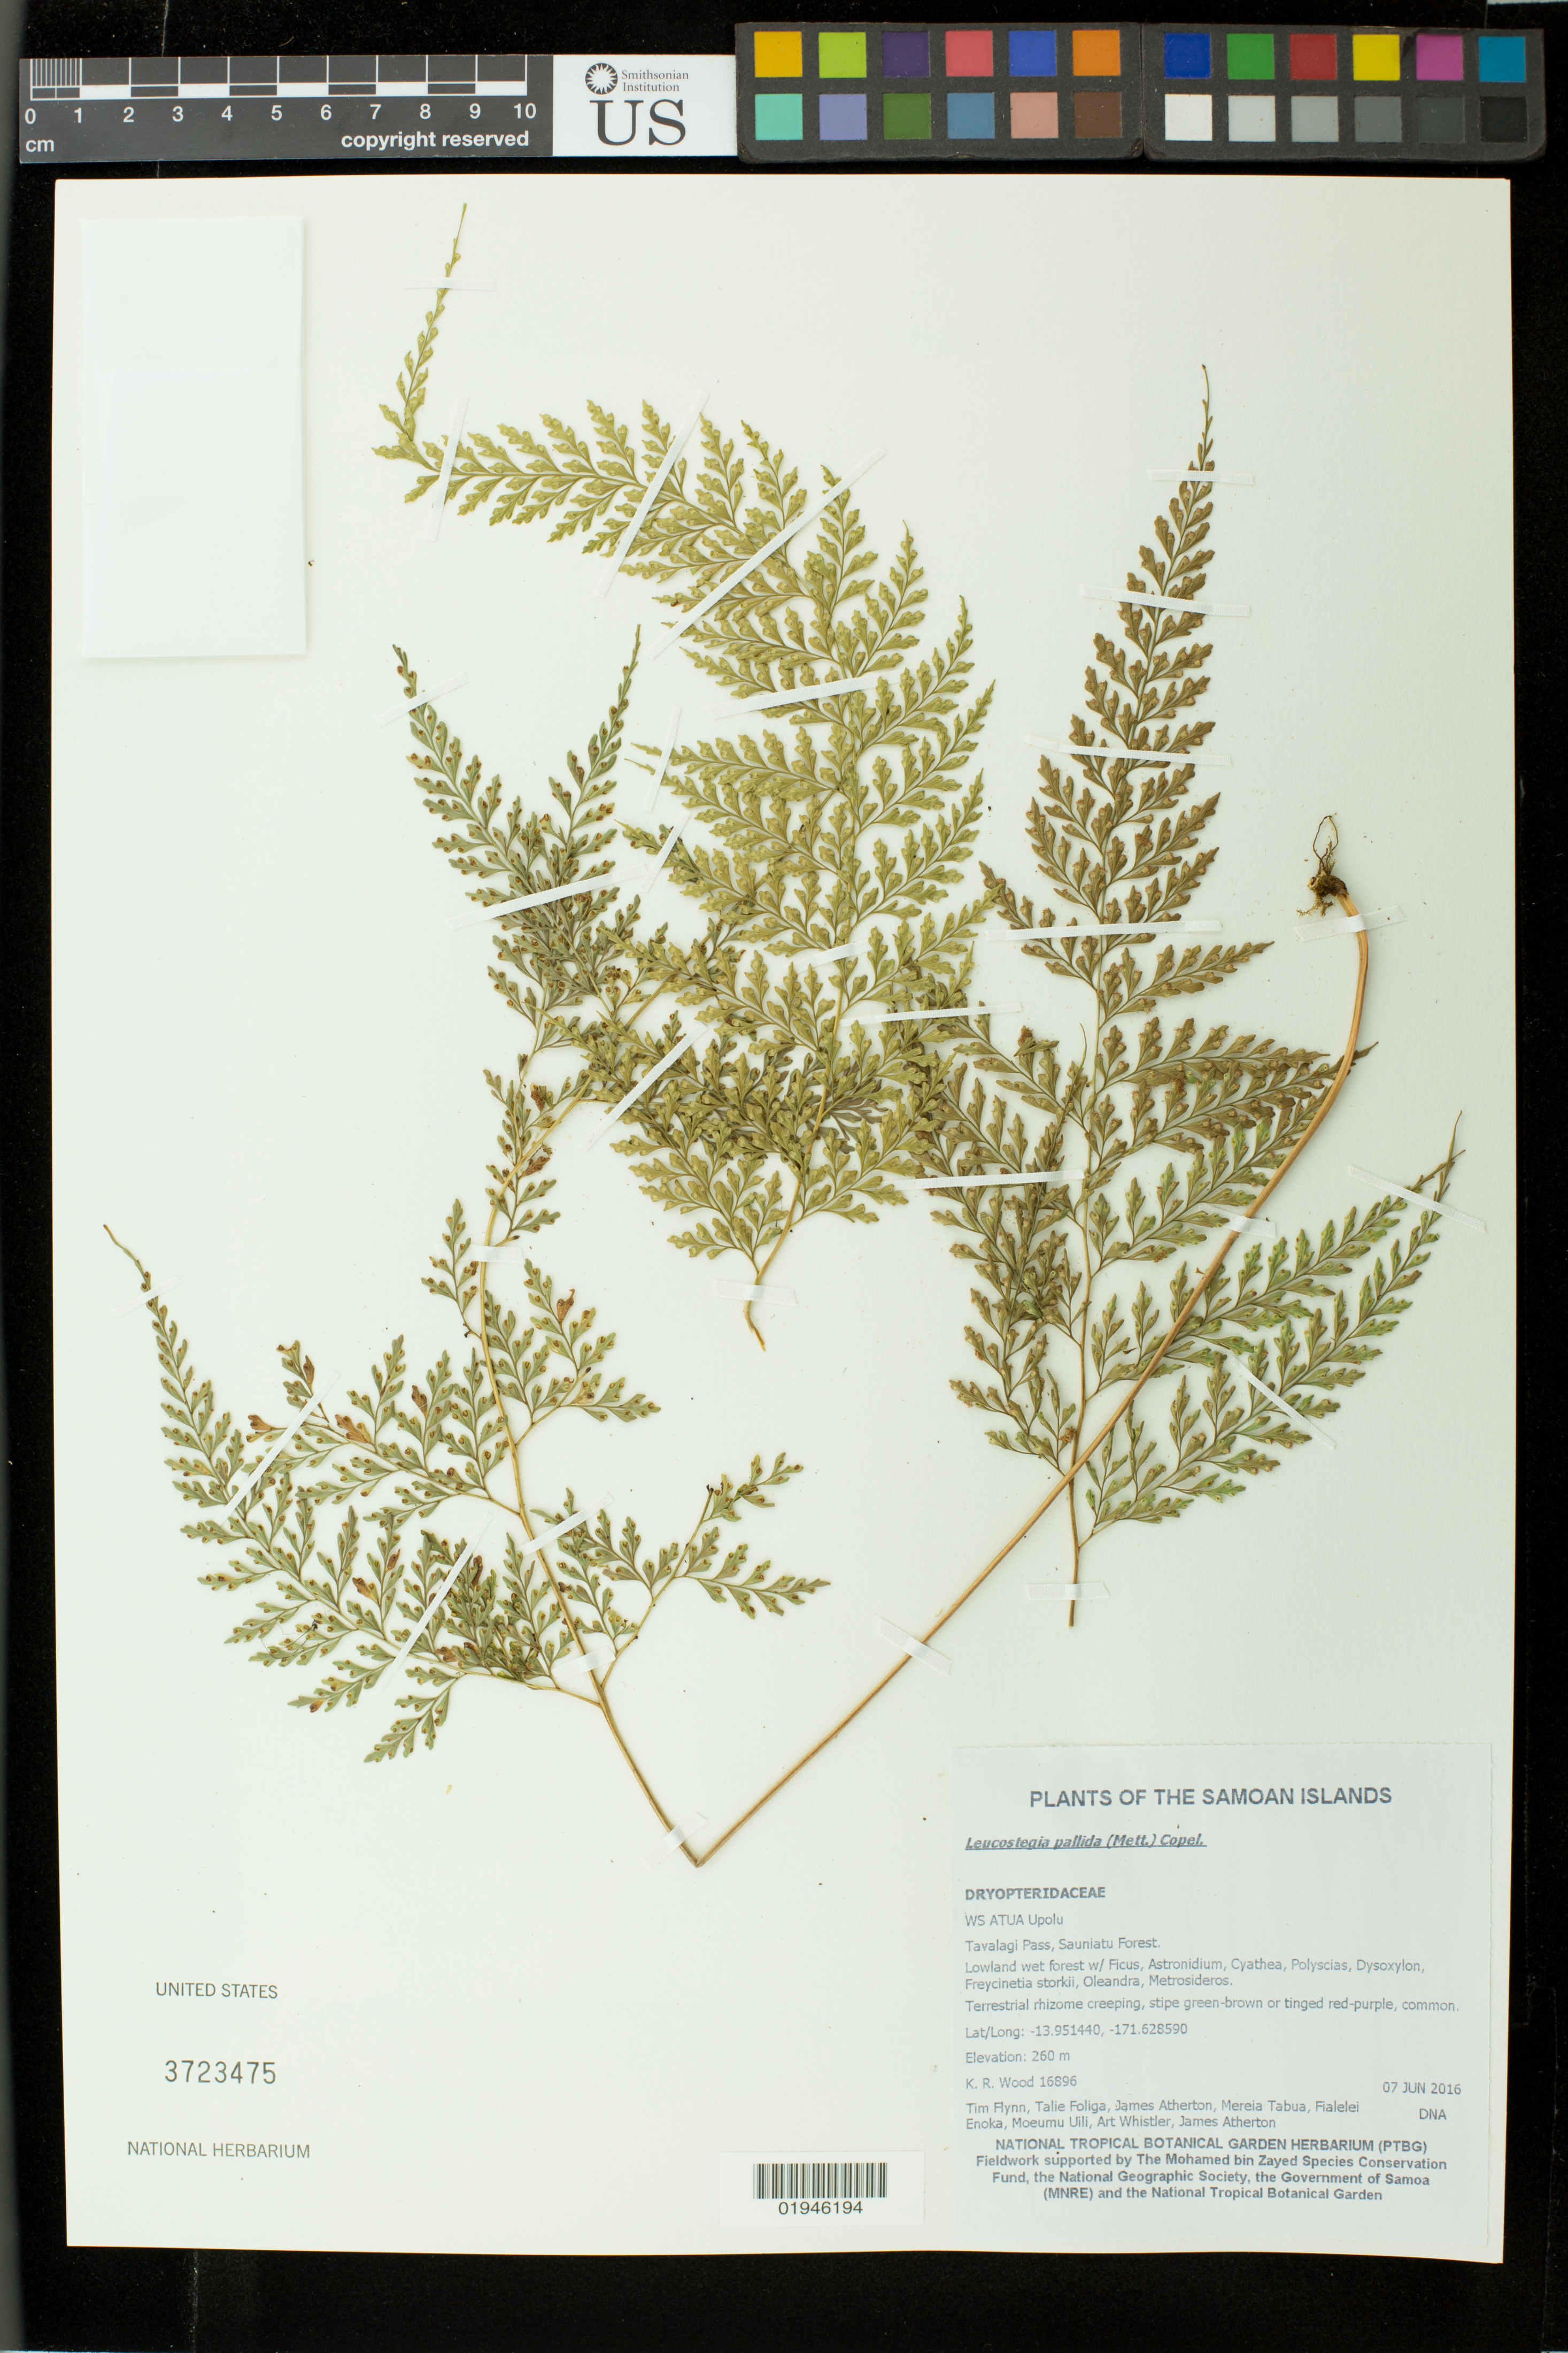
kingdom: Plantae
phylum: Tracheophyta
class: Polypodiopsida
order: Polypodiales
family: Hypodematiaceae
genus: Leucostegia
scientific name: Leucostegia pallida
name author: (Mett. ex Kuhn) Copel.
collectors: K. R. Wood, T. W. Flynn, T. Foliga, J. Atherton, M. Tabua, F. Enoka, M. Uili & A. Whistler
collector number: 16896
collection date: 2016-06-07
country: Samoa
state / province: Atua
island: Upolu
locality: Upolu, Tavalagi Pass, Sauniatu Forest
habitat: Lowland wet forest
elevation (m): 260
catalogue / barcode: US 3723475